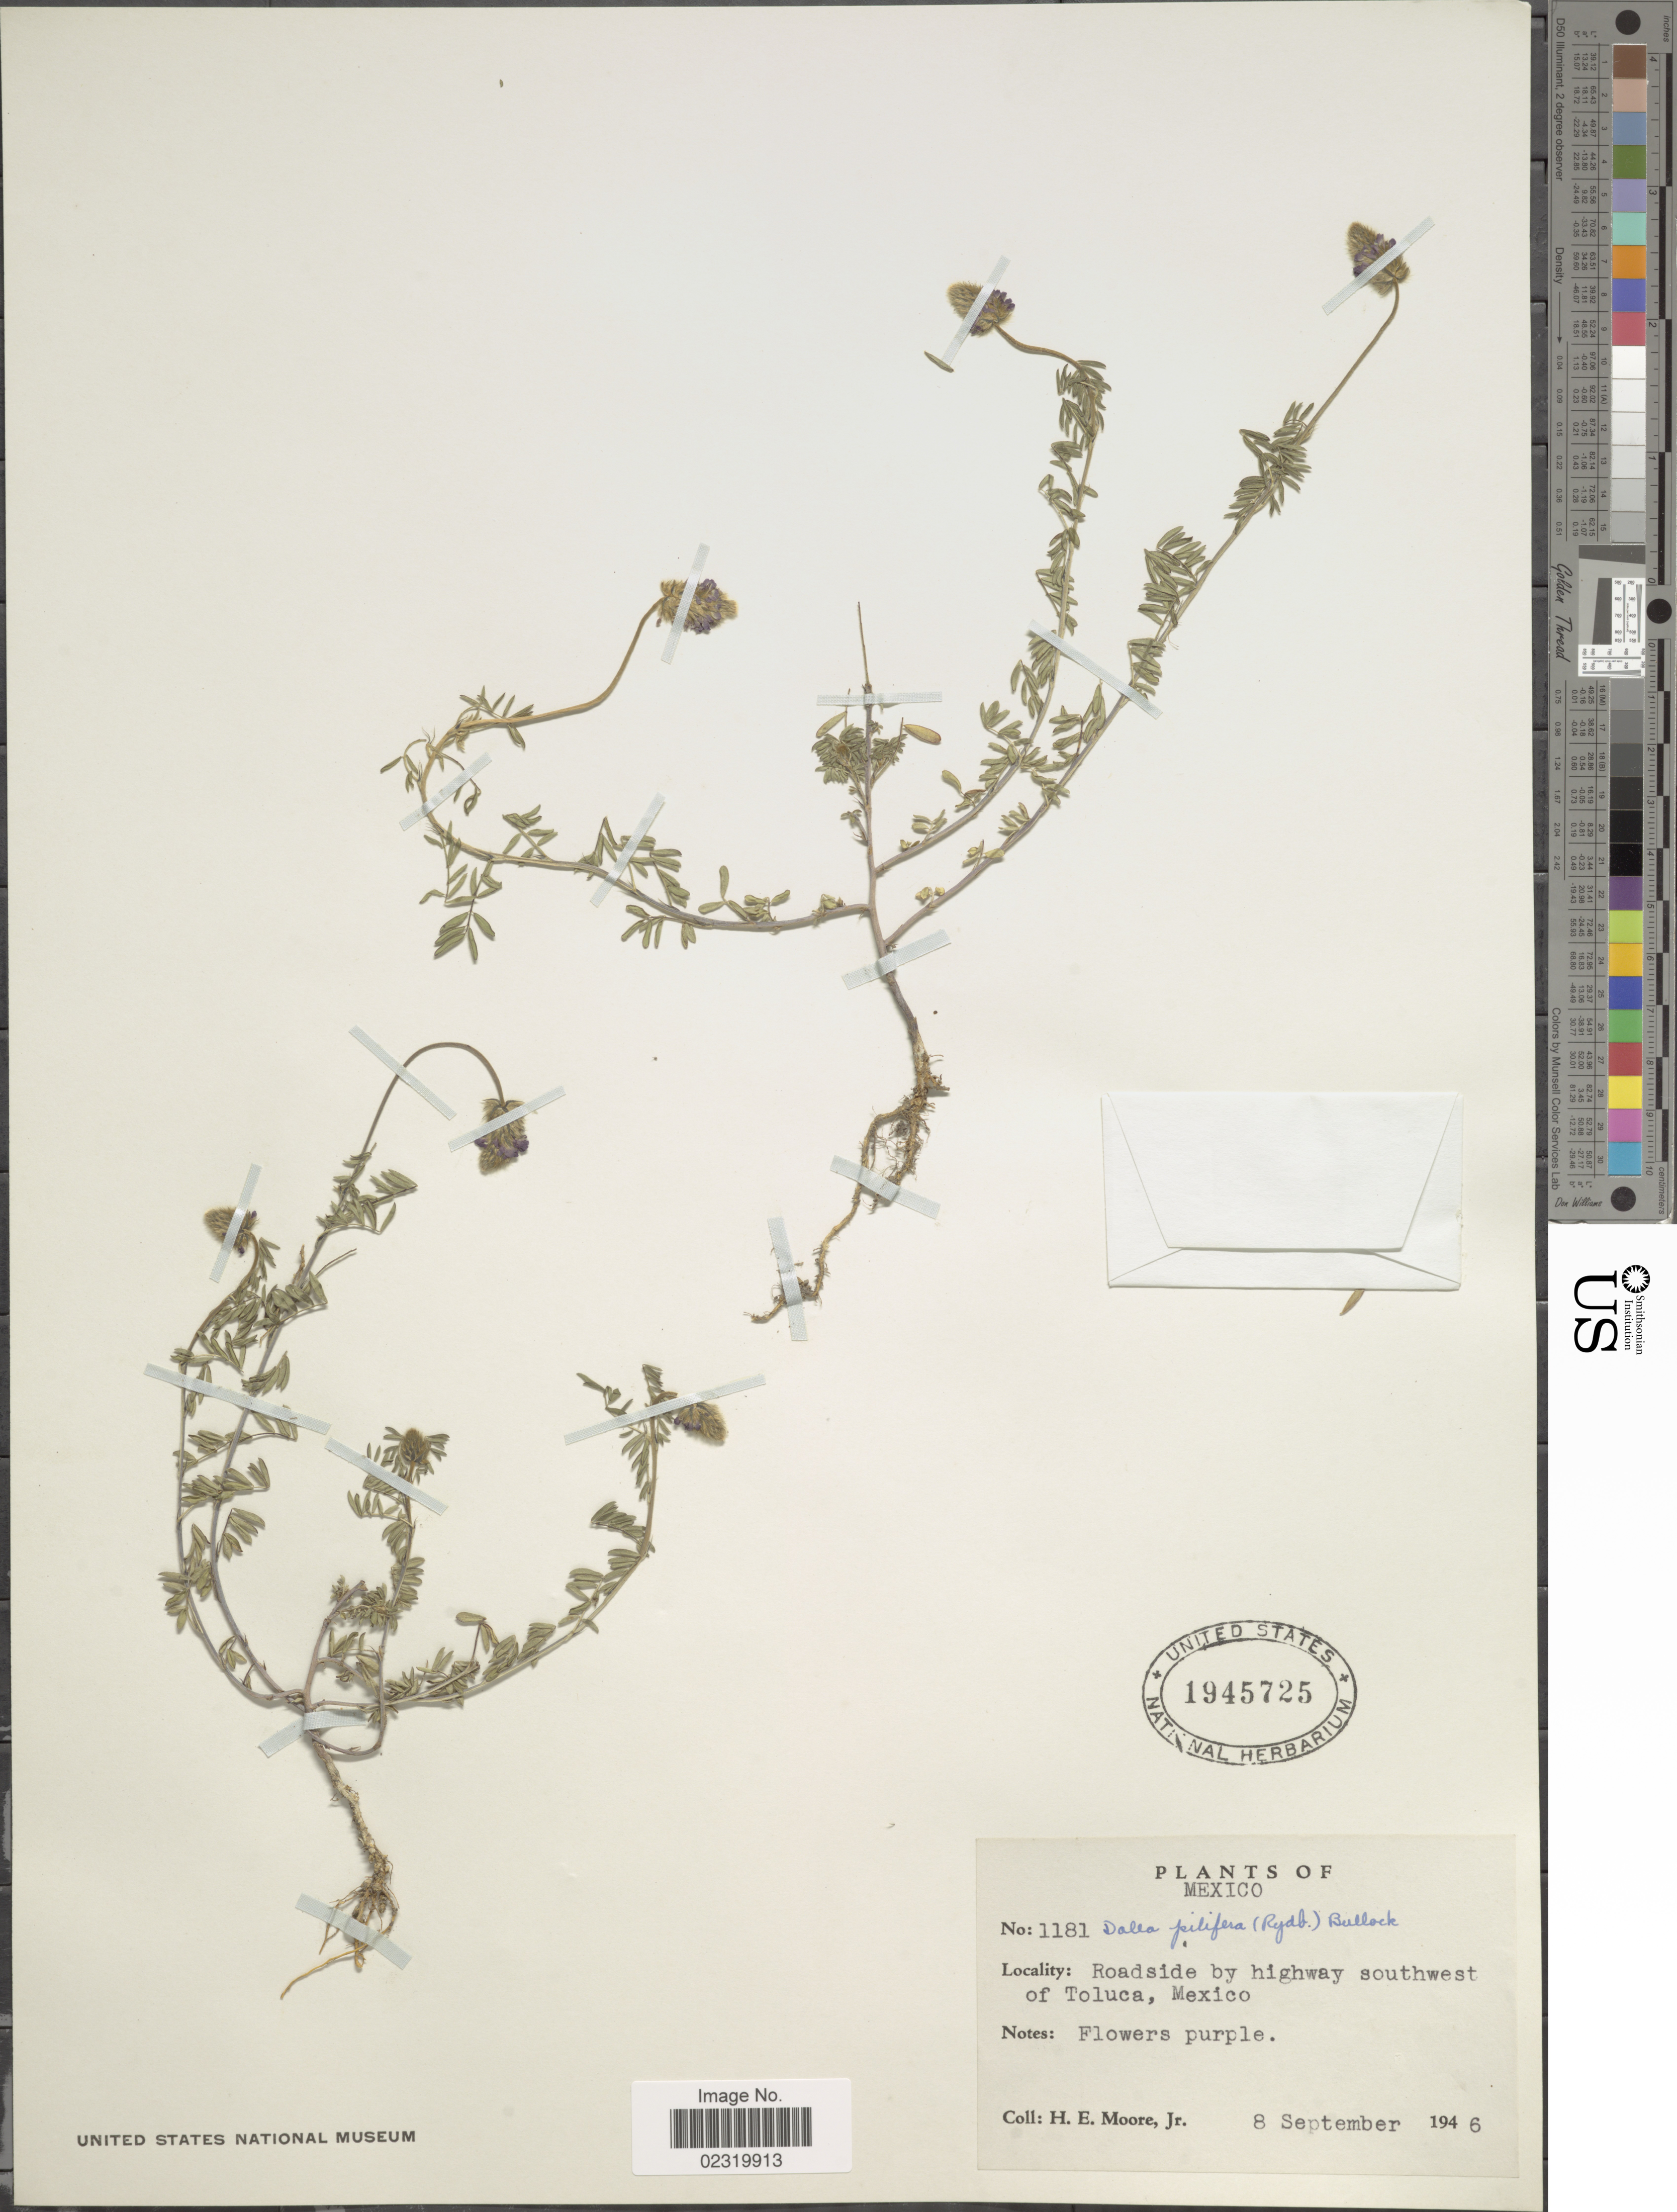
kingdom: Plantae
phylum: Tracheophyta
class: Magnoliopsida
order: Fabales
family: Fabaceae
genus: Dalea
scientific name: Dalea reclinata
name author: (Cav.) Willd.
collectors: H. Moore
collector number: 1181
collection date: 1946-09-08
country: Mexico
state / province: México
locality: Roadside by highway southwest of Toluca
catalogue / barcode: US 1945725